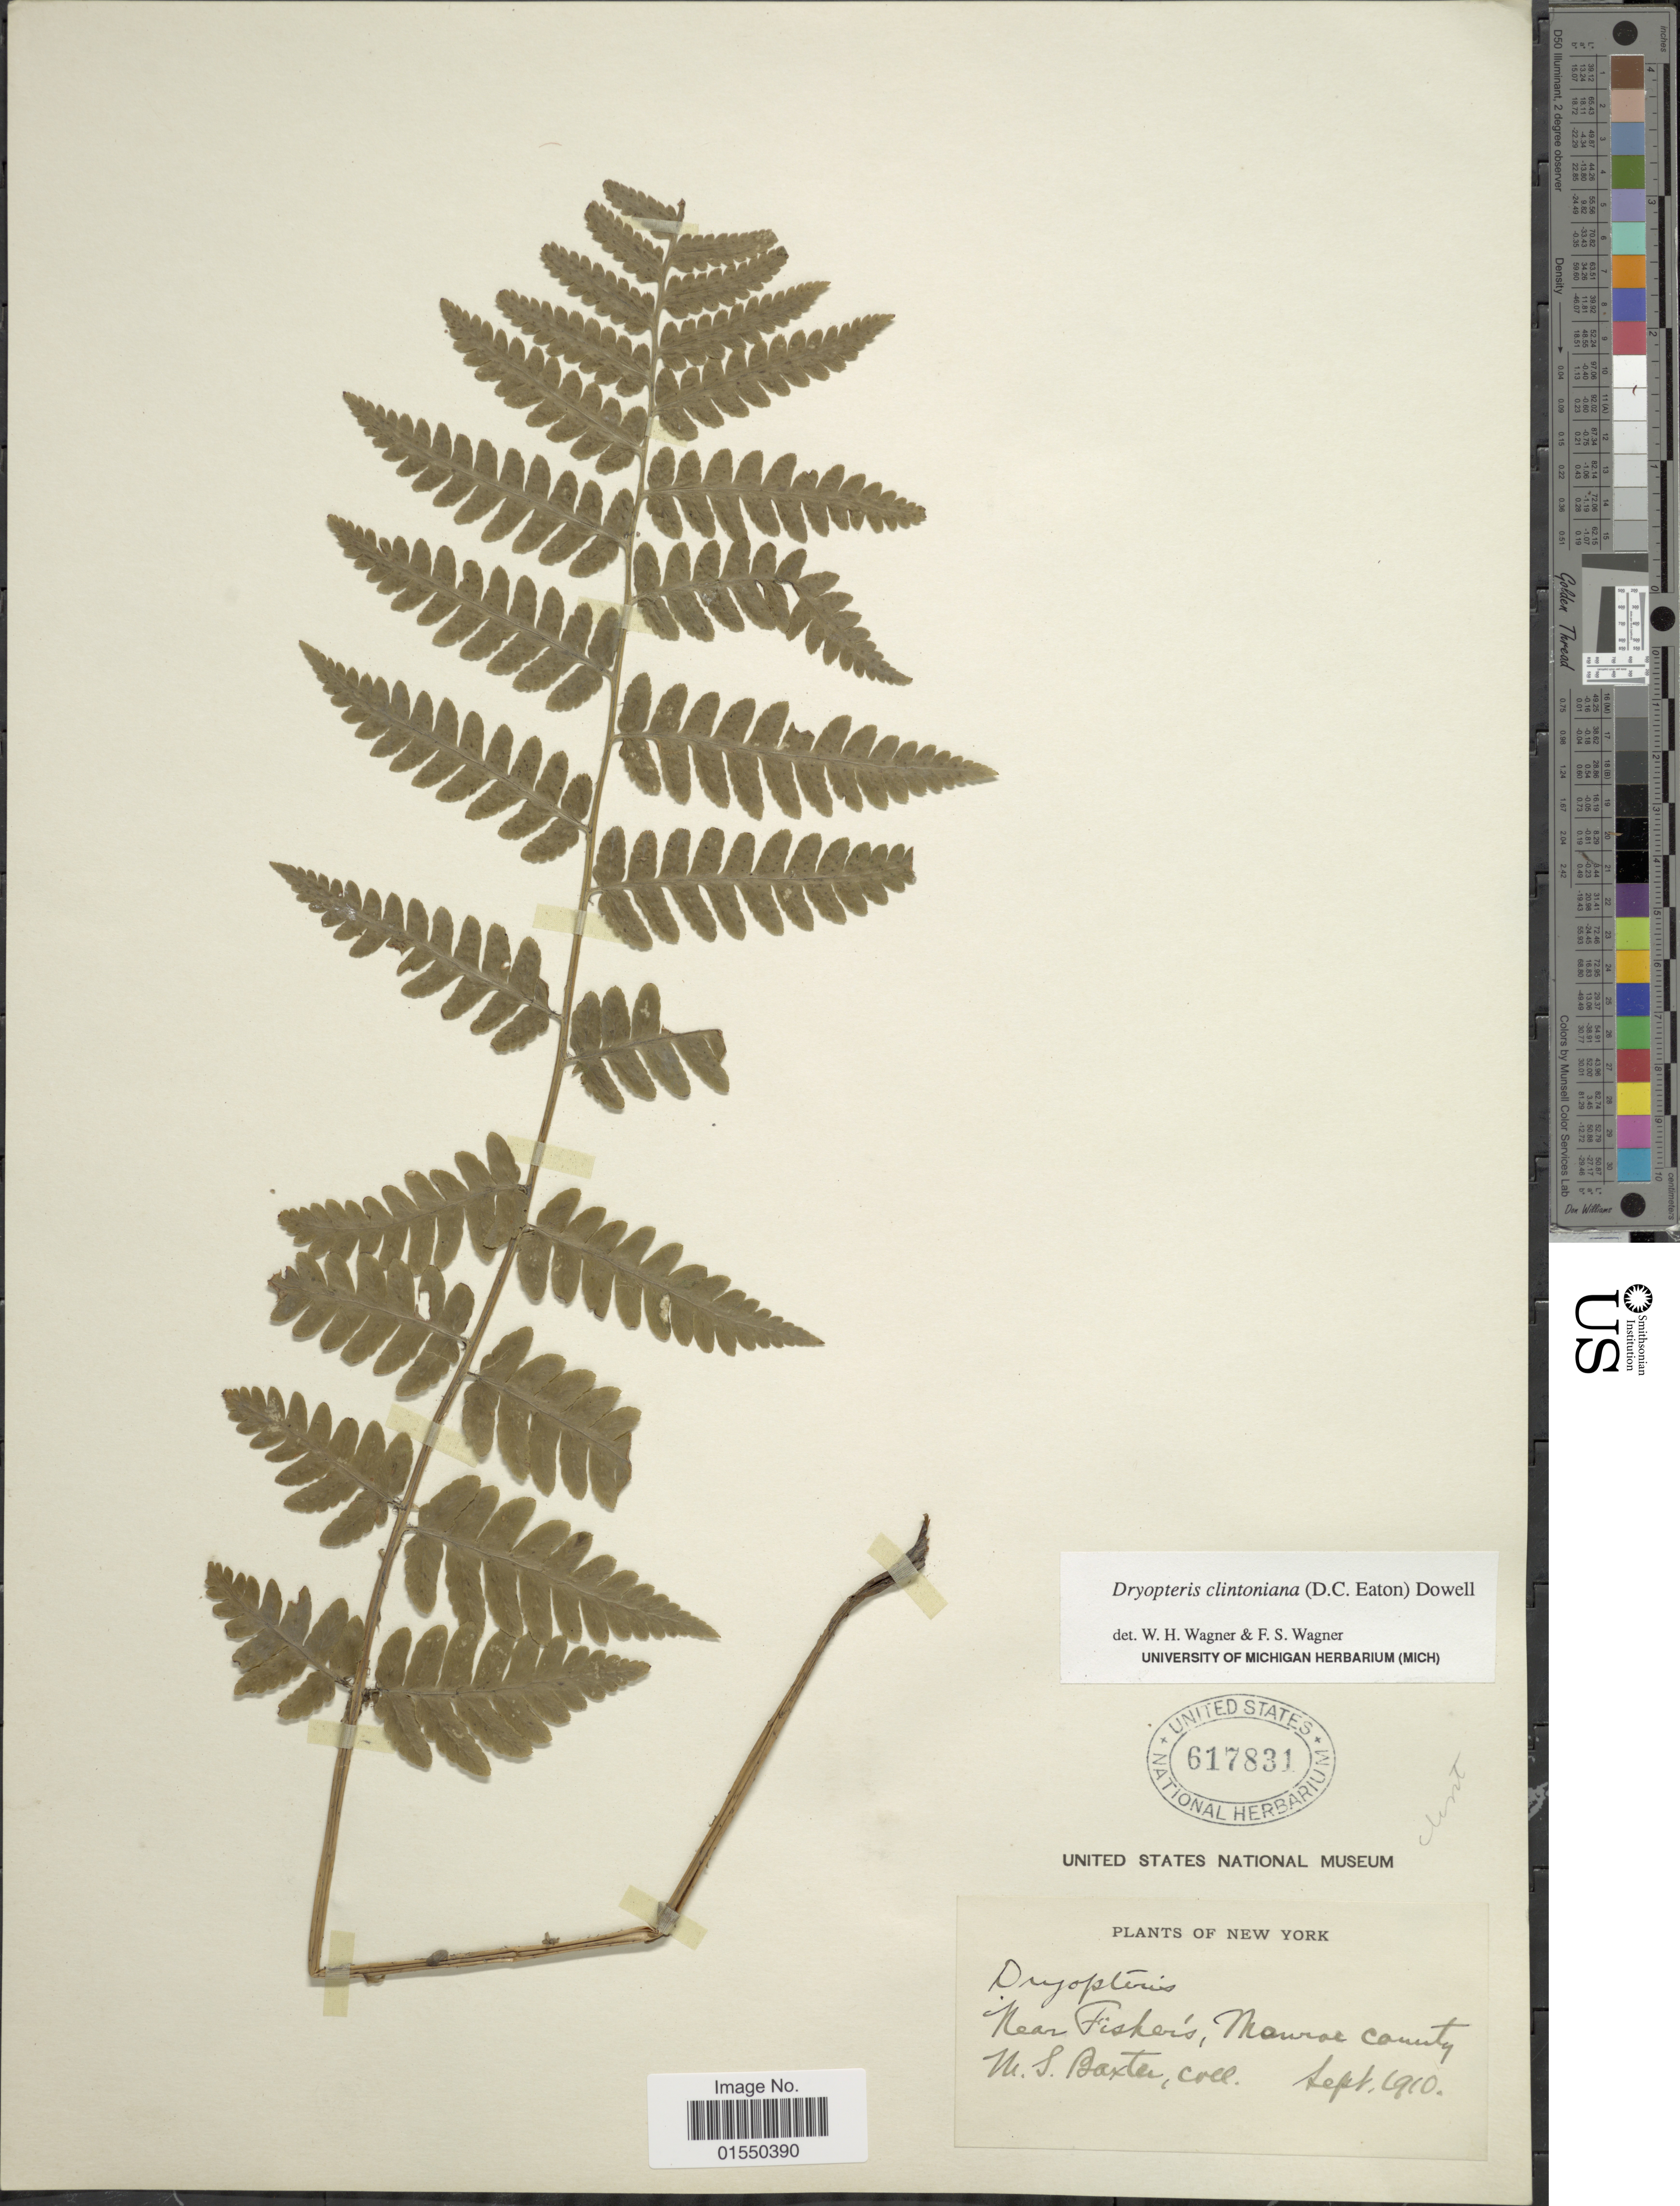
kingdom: Plantae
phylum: Tracheophyta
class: Polypodiopsida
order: Polypodiales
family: Dryopteridaceae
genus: Dryopteris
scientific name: Dryopteris clintoniana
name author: (D.C. Eaton) Dowell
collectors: M. Baxter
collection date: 1910-09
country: United States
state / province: New York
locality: Near Fisher's, Mowroe County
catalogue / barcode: US 617831